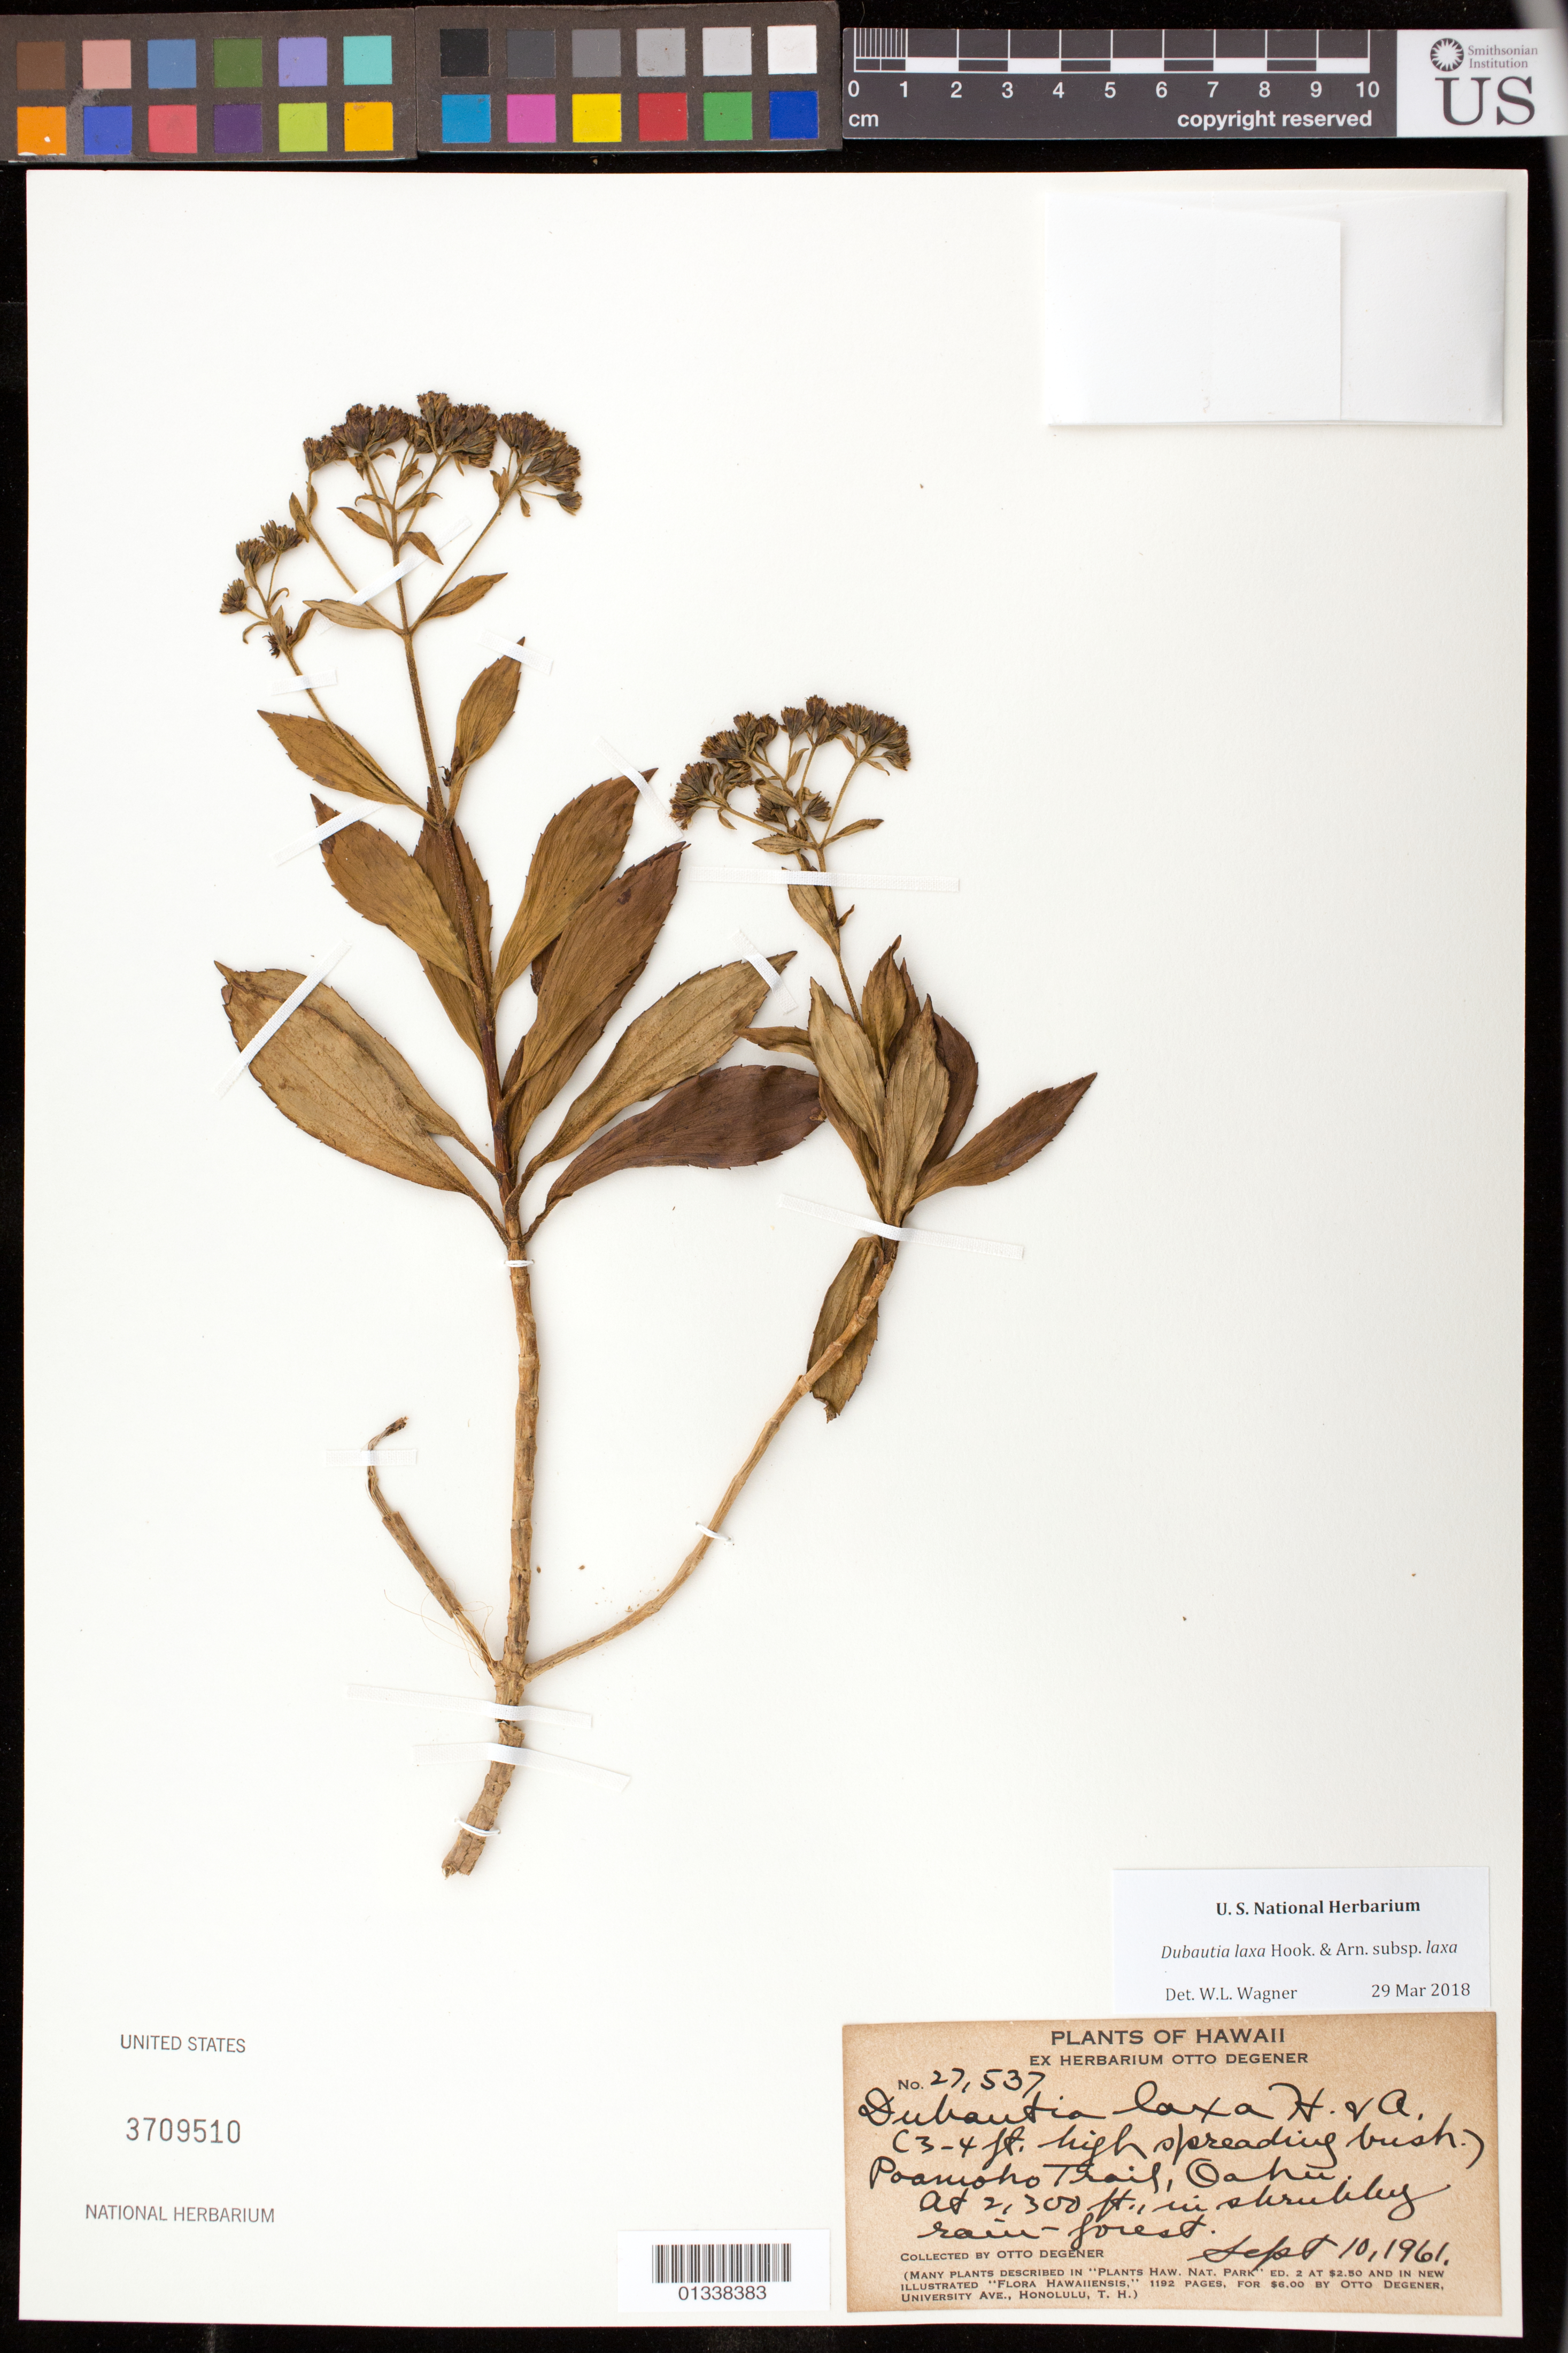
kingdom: Plantae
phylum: Tracheophyta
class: Magnoliopsida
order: Asterales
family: Asteraceae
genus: Dubautia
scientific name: Dubautia laxa subsp. laxa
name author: Hook. & Arn.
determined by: Wagner, W. L., (BOT), Smithsonian Institution - National Museum of Natural History (UNITED STATES)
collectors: O. Degener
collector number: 27537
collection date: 1961-09-10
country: United States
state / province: Hawaii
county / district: Honolulu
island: Oahu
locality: Poamoho Trail, Oahu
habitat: In shrubby rain-forest.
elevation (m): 701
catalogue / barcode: US 3709510